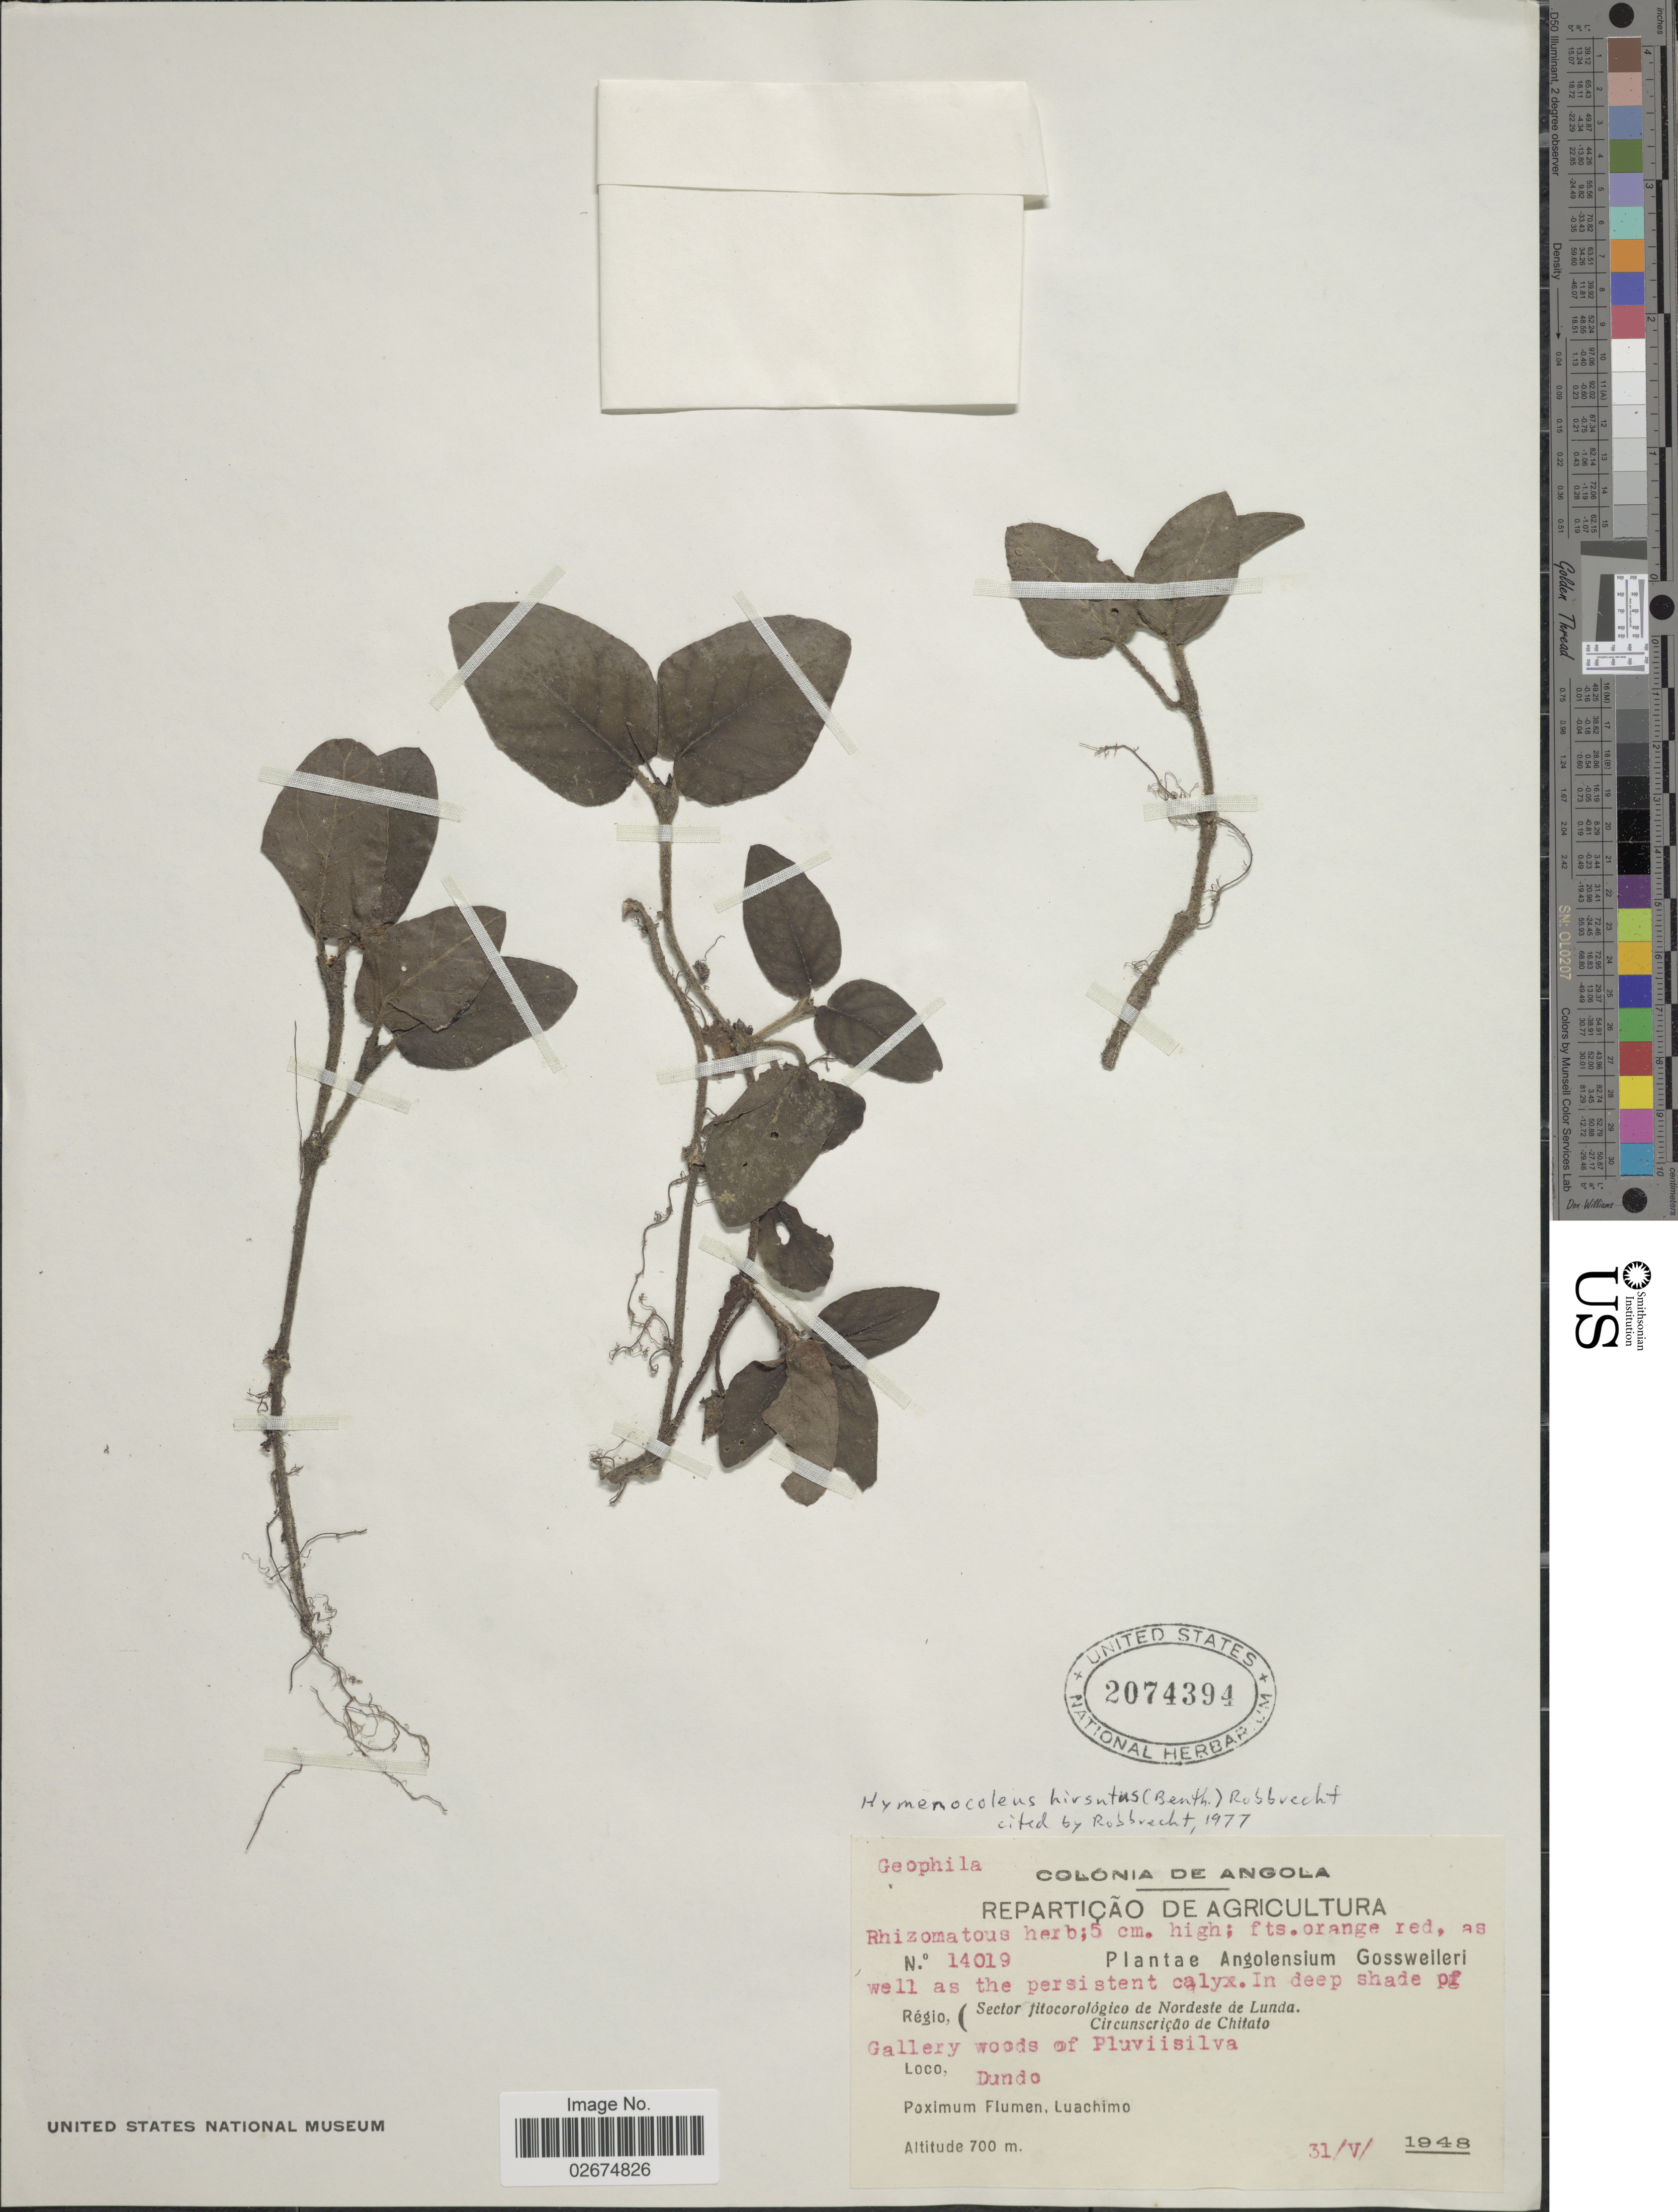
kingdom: Plantae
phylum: Tracheophyta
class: Magnoliopsida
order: Gentianales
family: Rubiaceae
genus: Hymenocoleus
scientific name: Hymenocoleus hirsutus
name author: Benth.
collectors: -. Gossweiler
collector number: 14019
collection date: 1948-05-31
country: Angola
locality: Sector fitocorológico de Nordeste de Lunda. Circunscrição de Chitato. Dundo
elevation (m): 700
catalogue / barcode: US 2074394